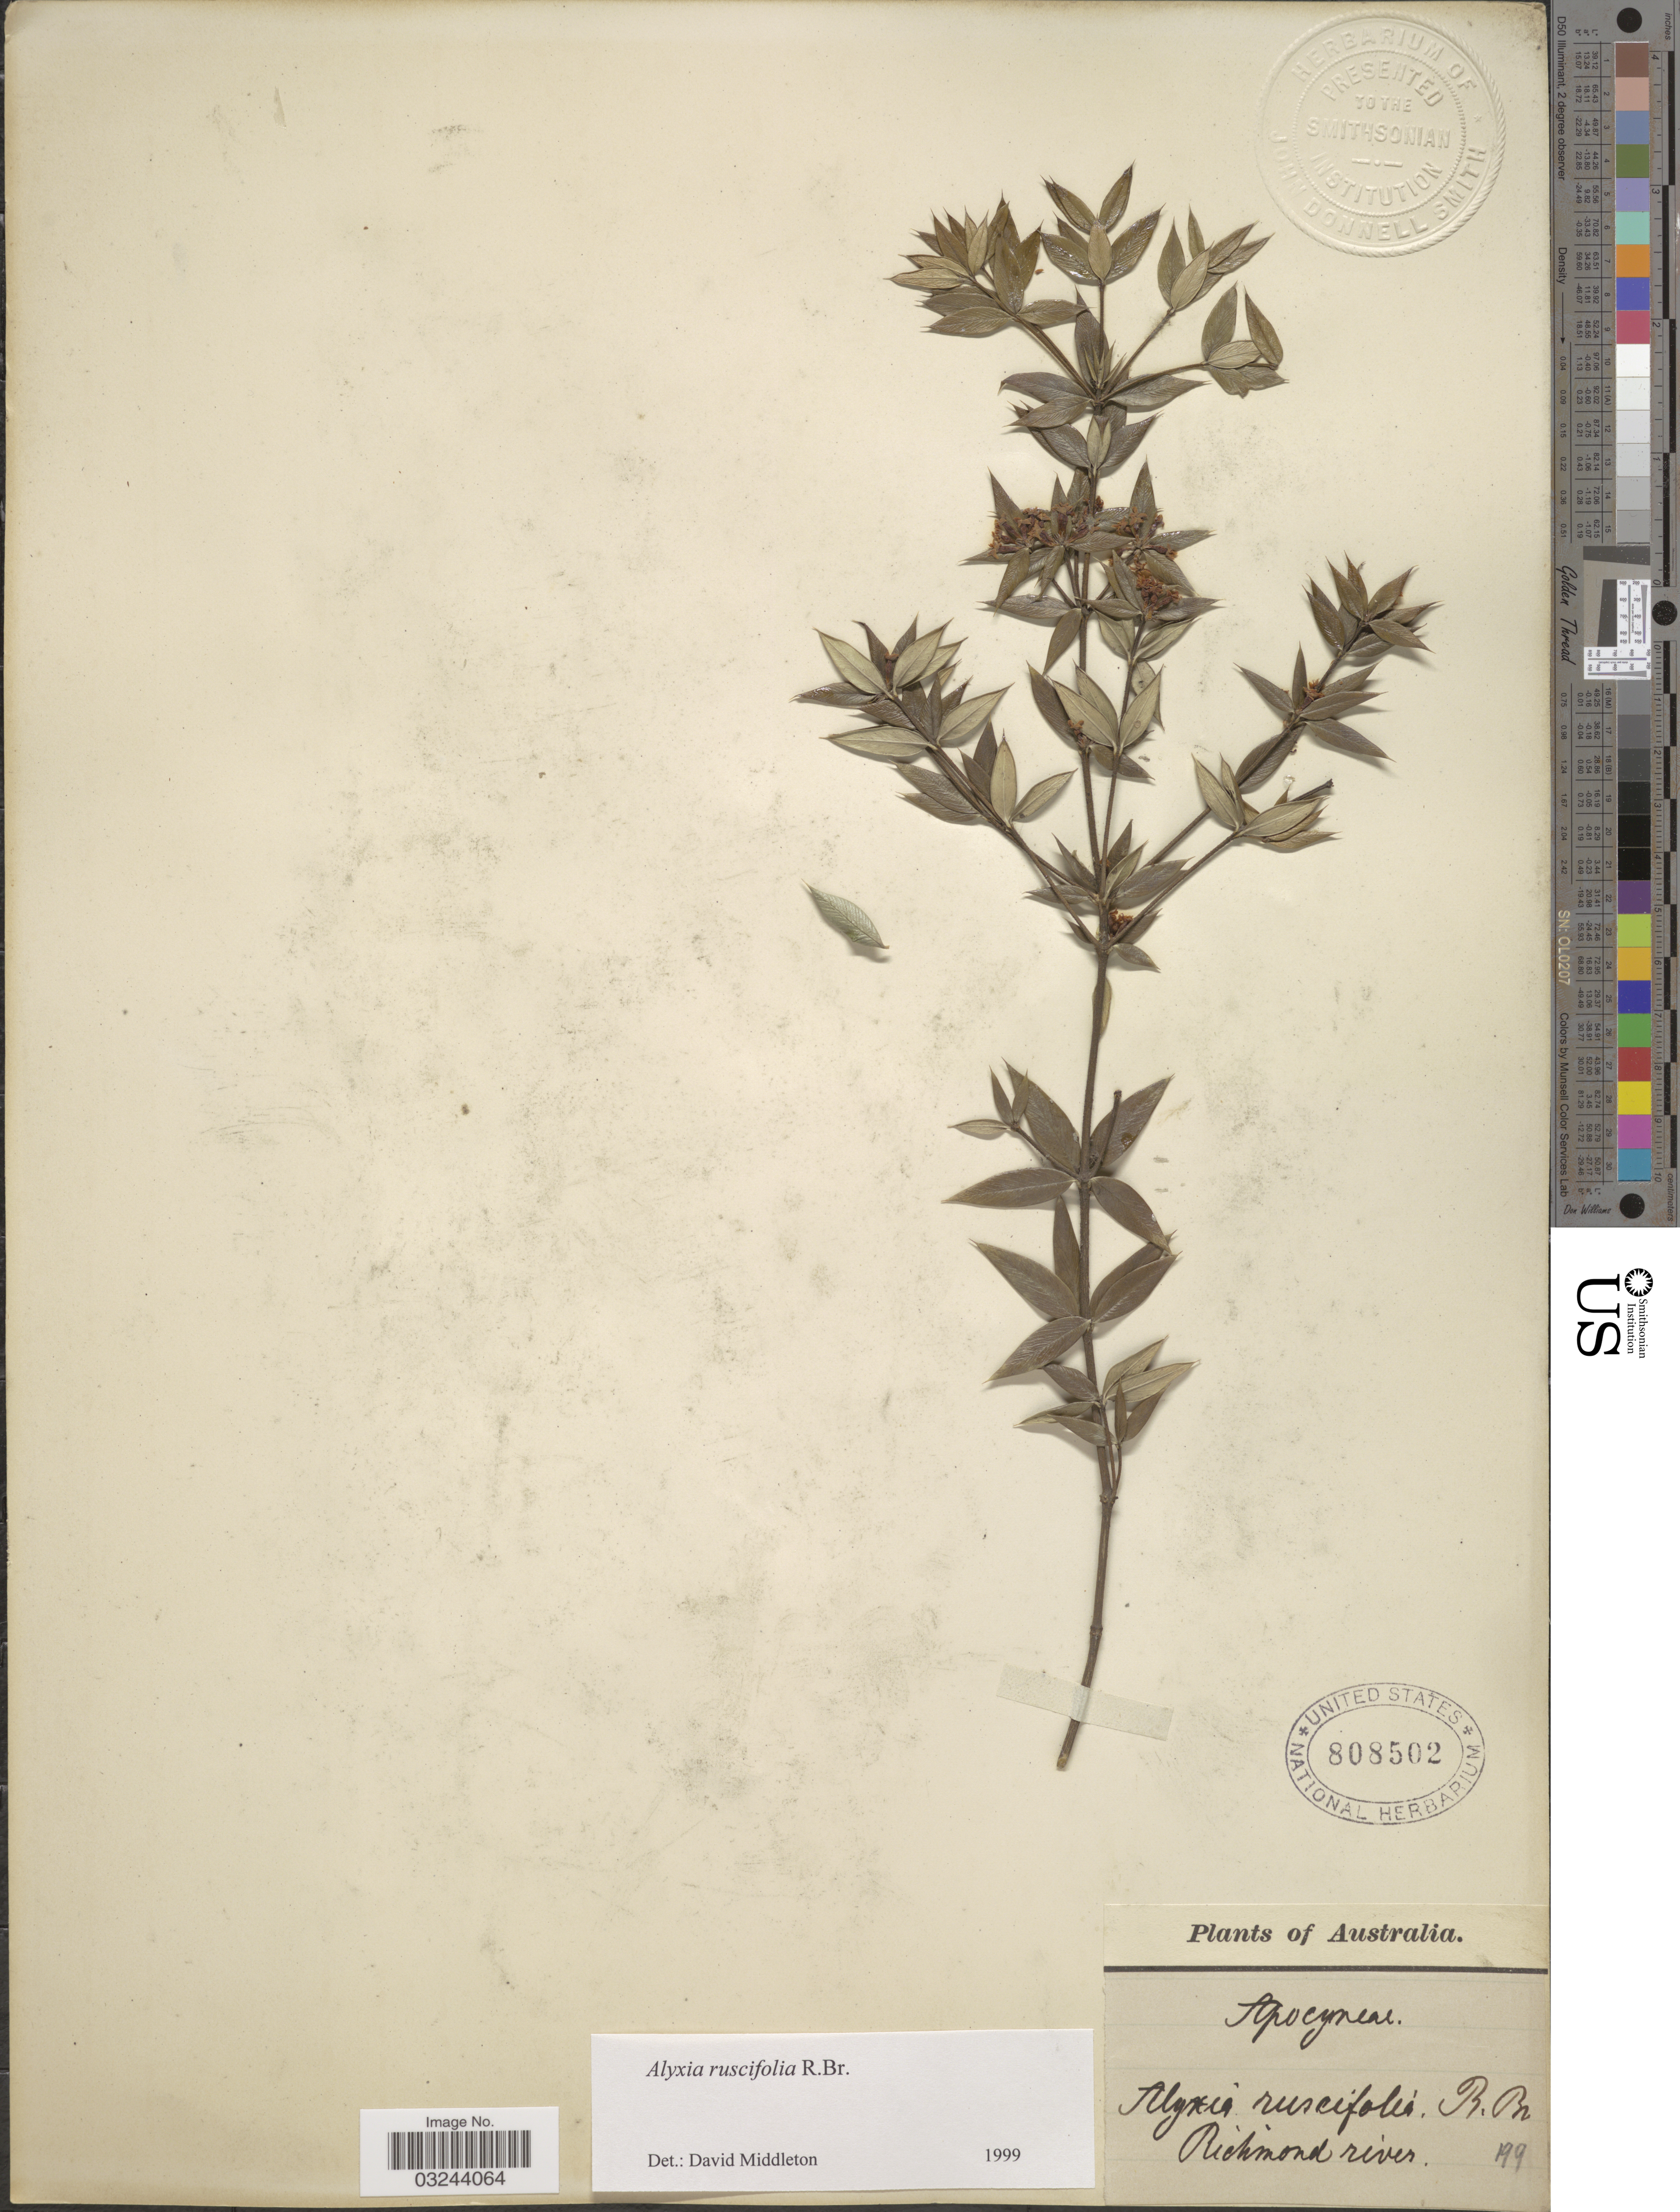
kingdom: Plantae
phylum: Tracheophyta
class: Magnoliopsida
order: Gentianales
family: Apocynaceae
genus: Alyxia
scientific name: Alyxia ruscifolia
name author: R. Br.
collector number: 199?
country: Australia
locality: Richmond river.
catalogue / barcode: US 808502